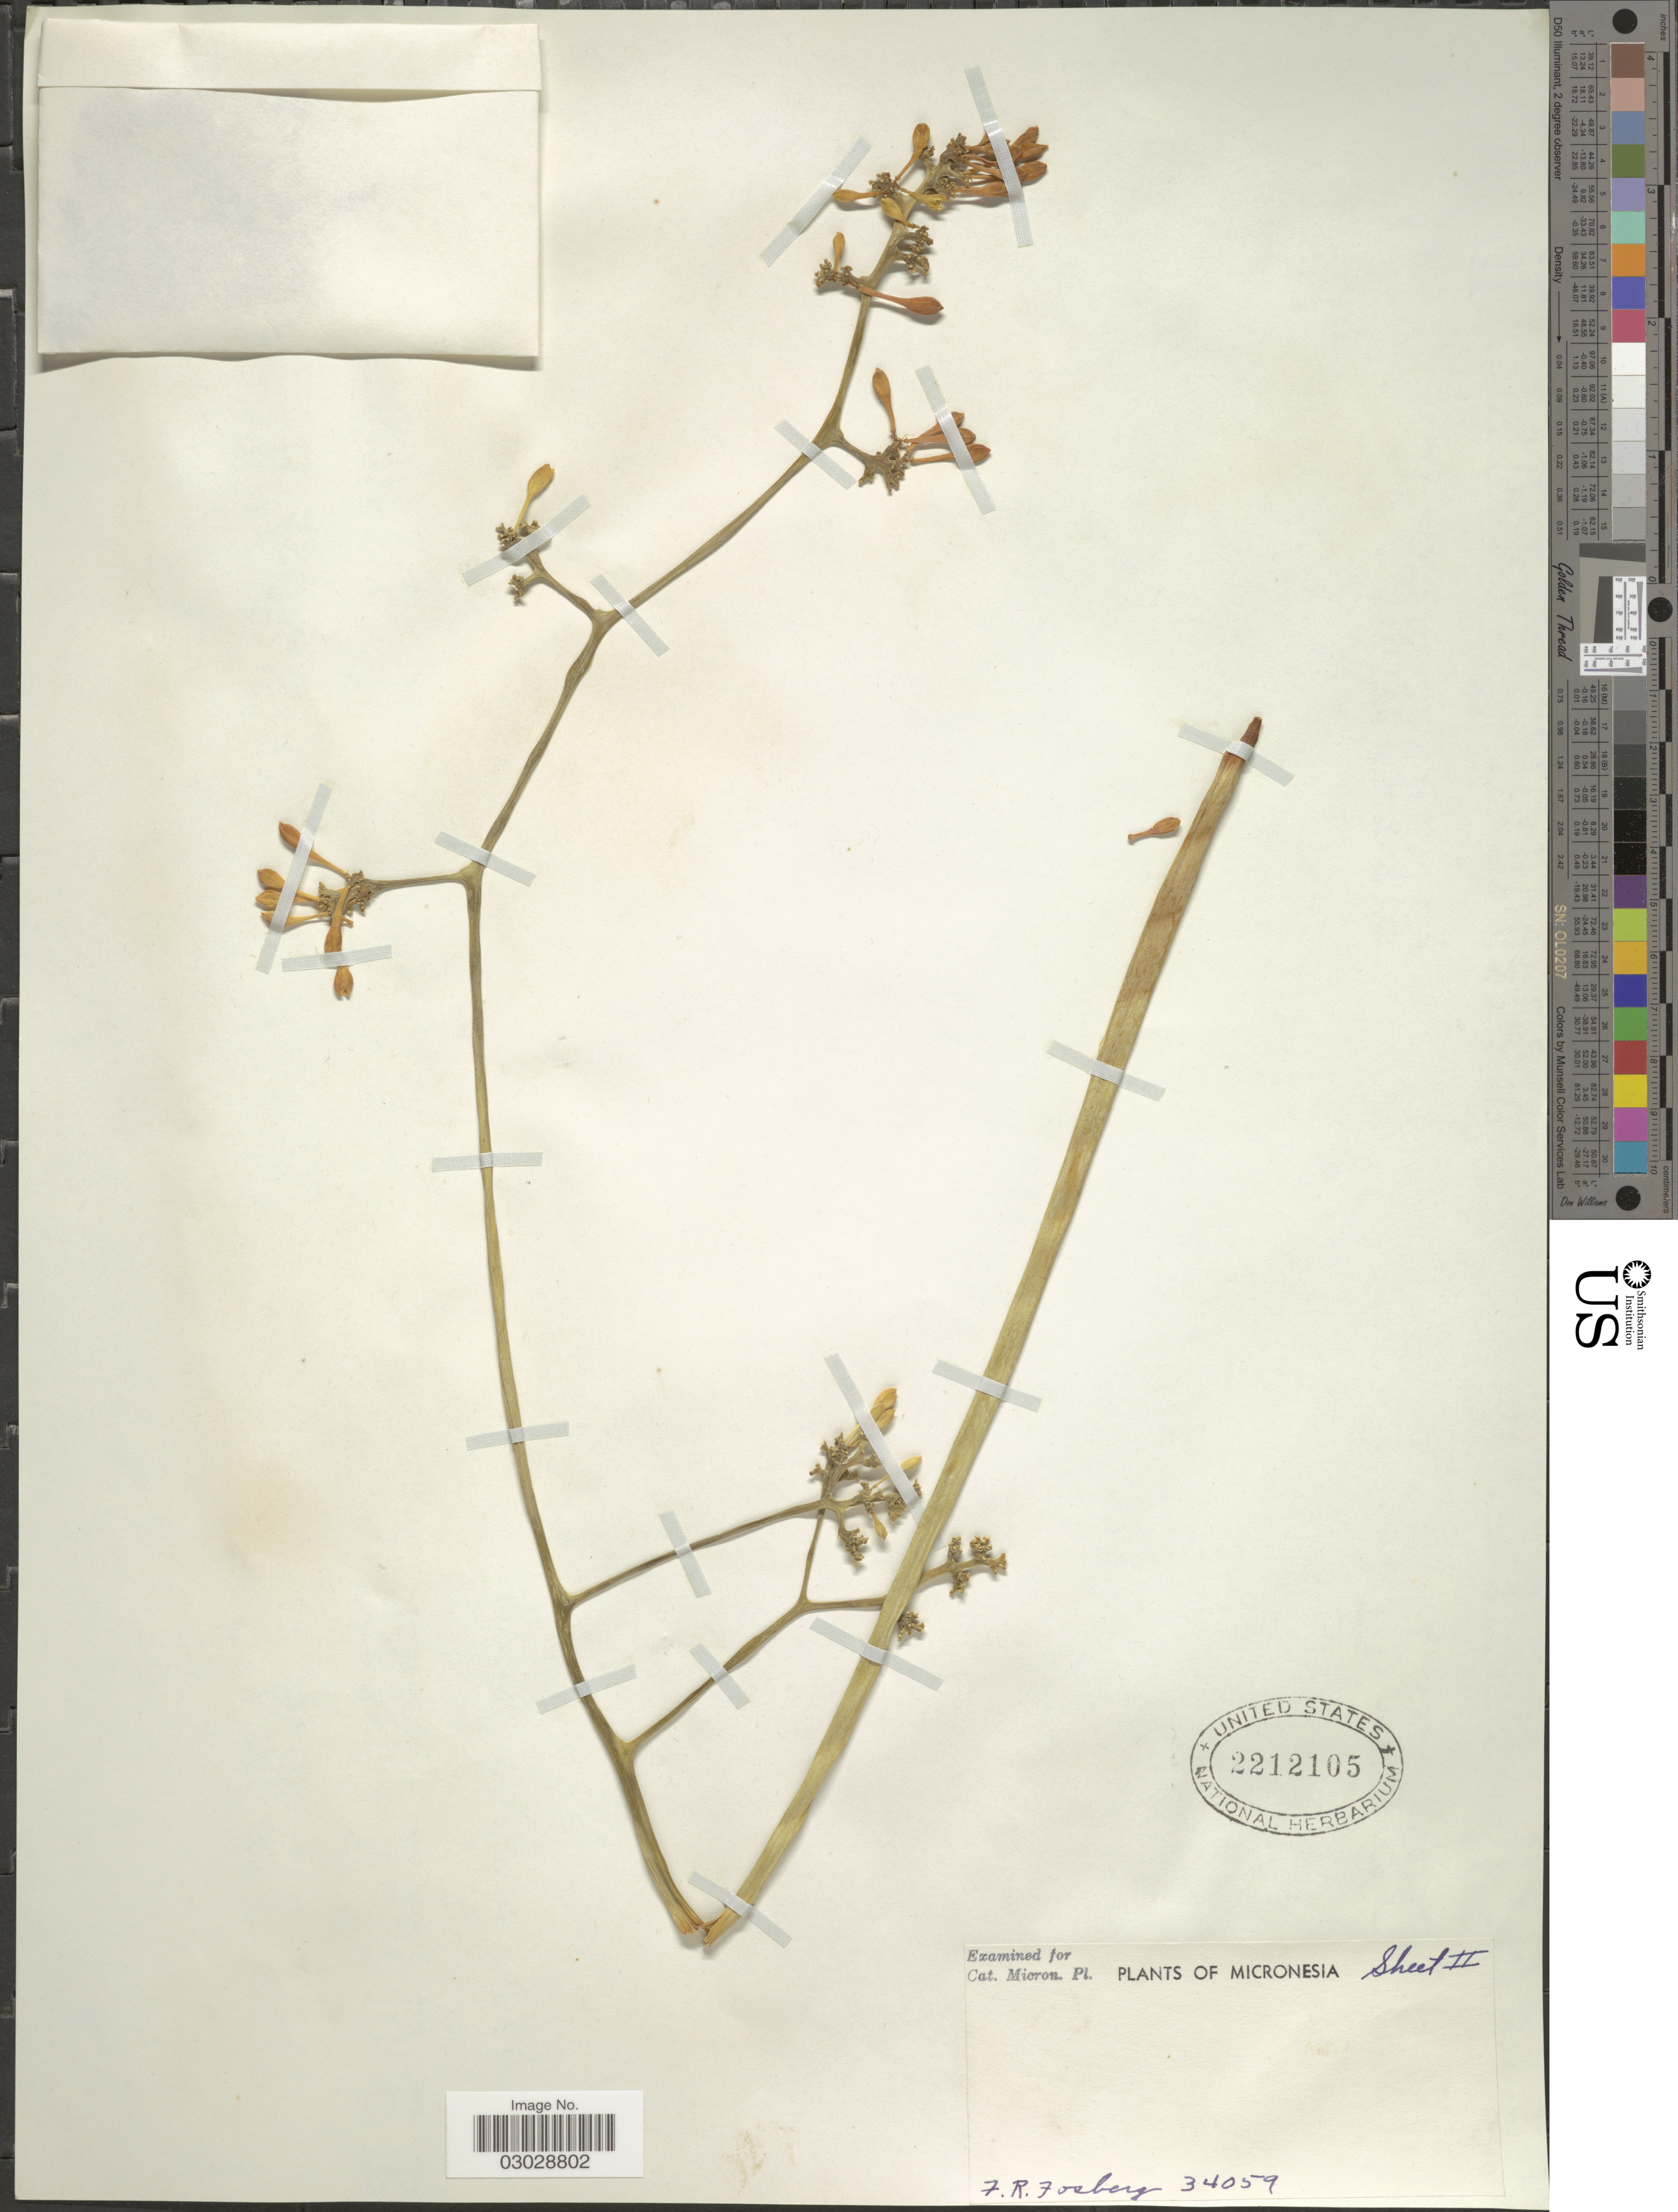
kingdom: Plantae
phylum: Tracheophyta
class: Magnoliopsida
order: Brassicales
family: Caricaceae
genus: Carica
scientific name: Carica papaya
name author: L.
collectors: F. R. Fosberg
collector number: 34059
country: Micronesia, Federated States of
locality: Micronesia.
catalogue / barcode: US 2212105